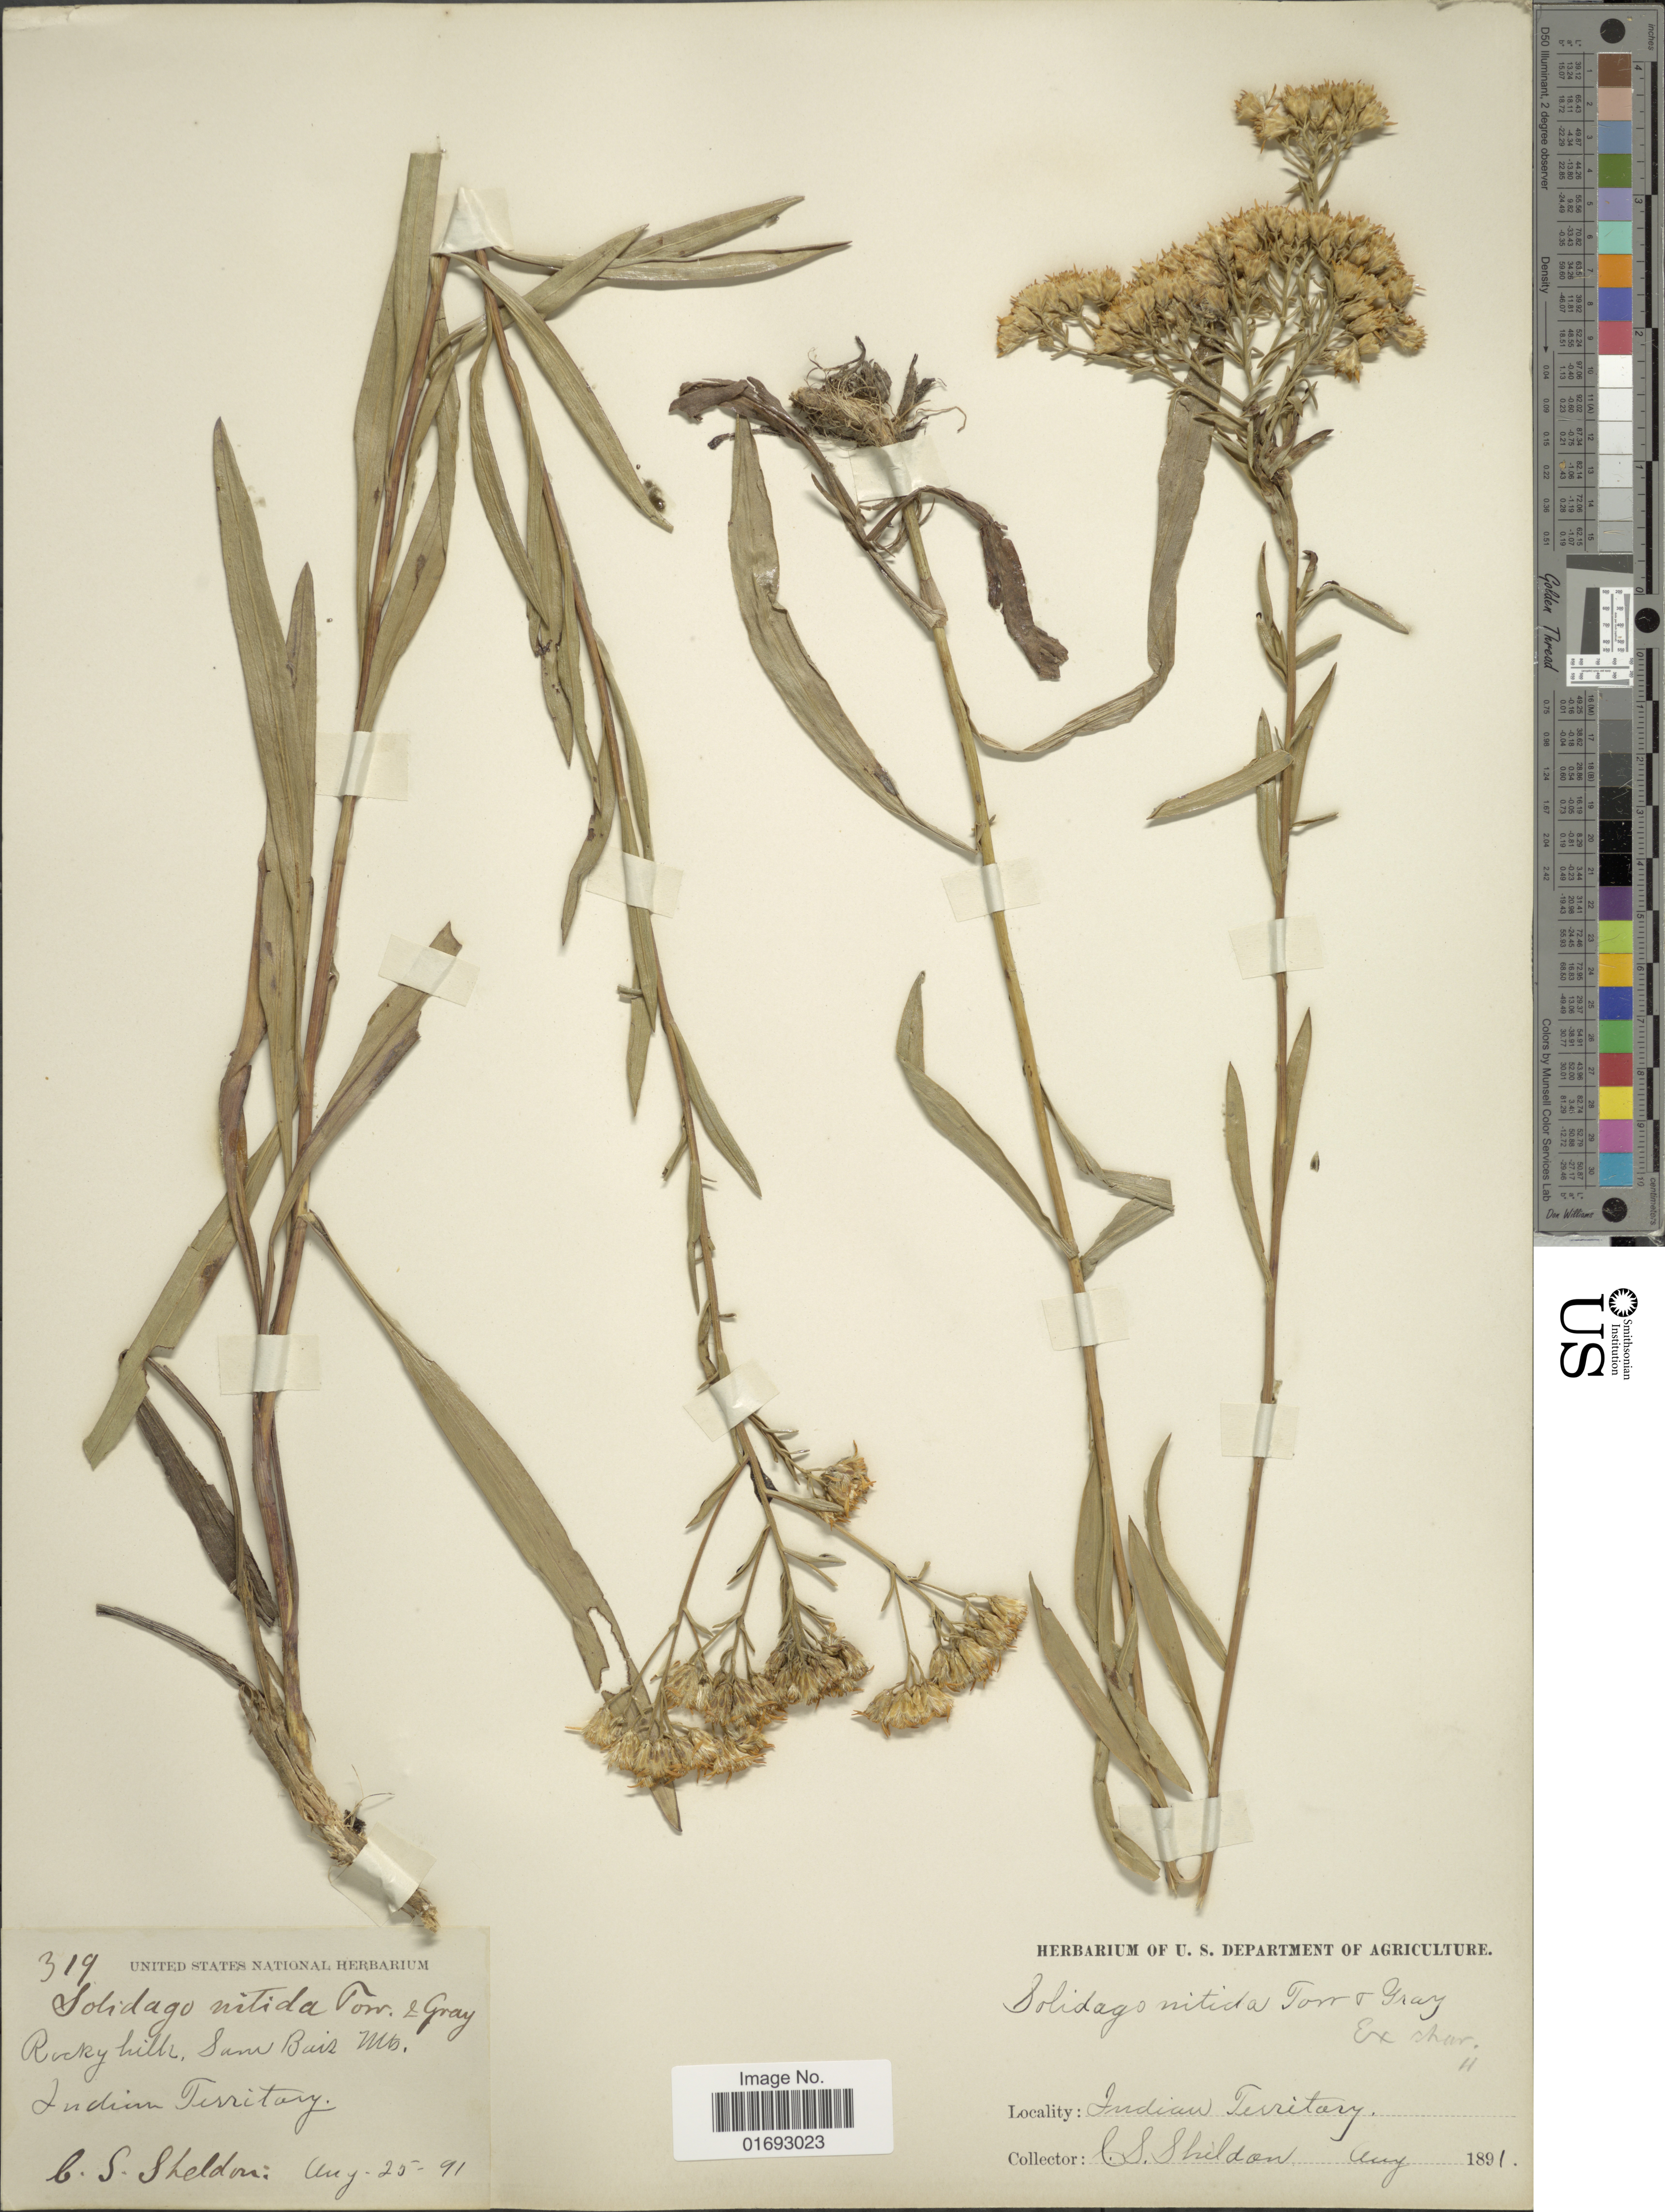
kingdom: Plantae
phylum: Tracheophyta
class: Magnoliopsida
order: Asterales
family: Asteraceae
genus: Oligoneuron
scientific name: Oligoneuron nitidum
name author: (Torr. & A. Gray) Small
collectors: C. S. Sheldon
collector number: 319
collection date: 1891-08-25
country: United States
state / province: Oklahoma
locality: Rocky hills, San Ruiz Mts., Indian Territory